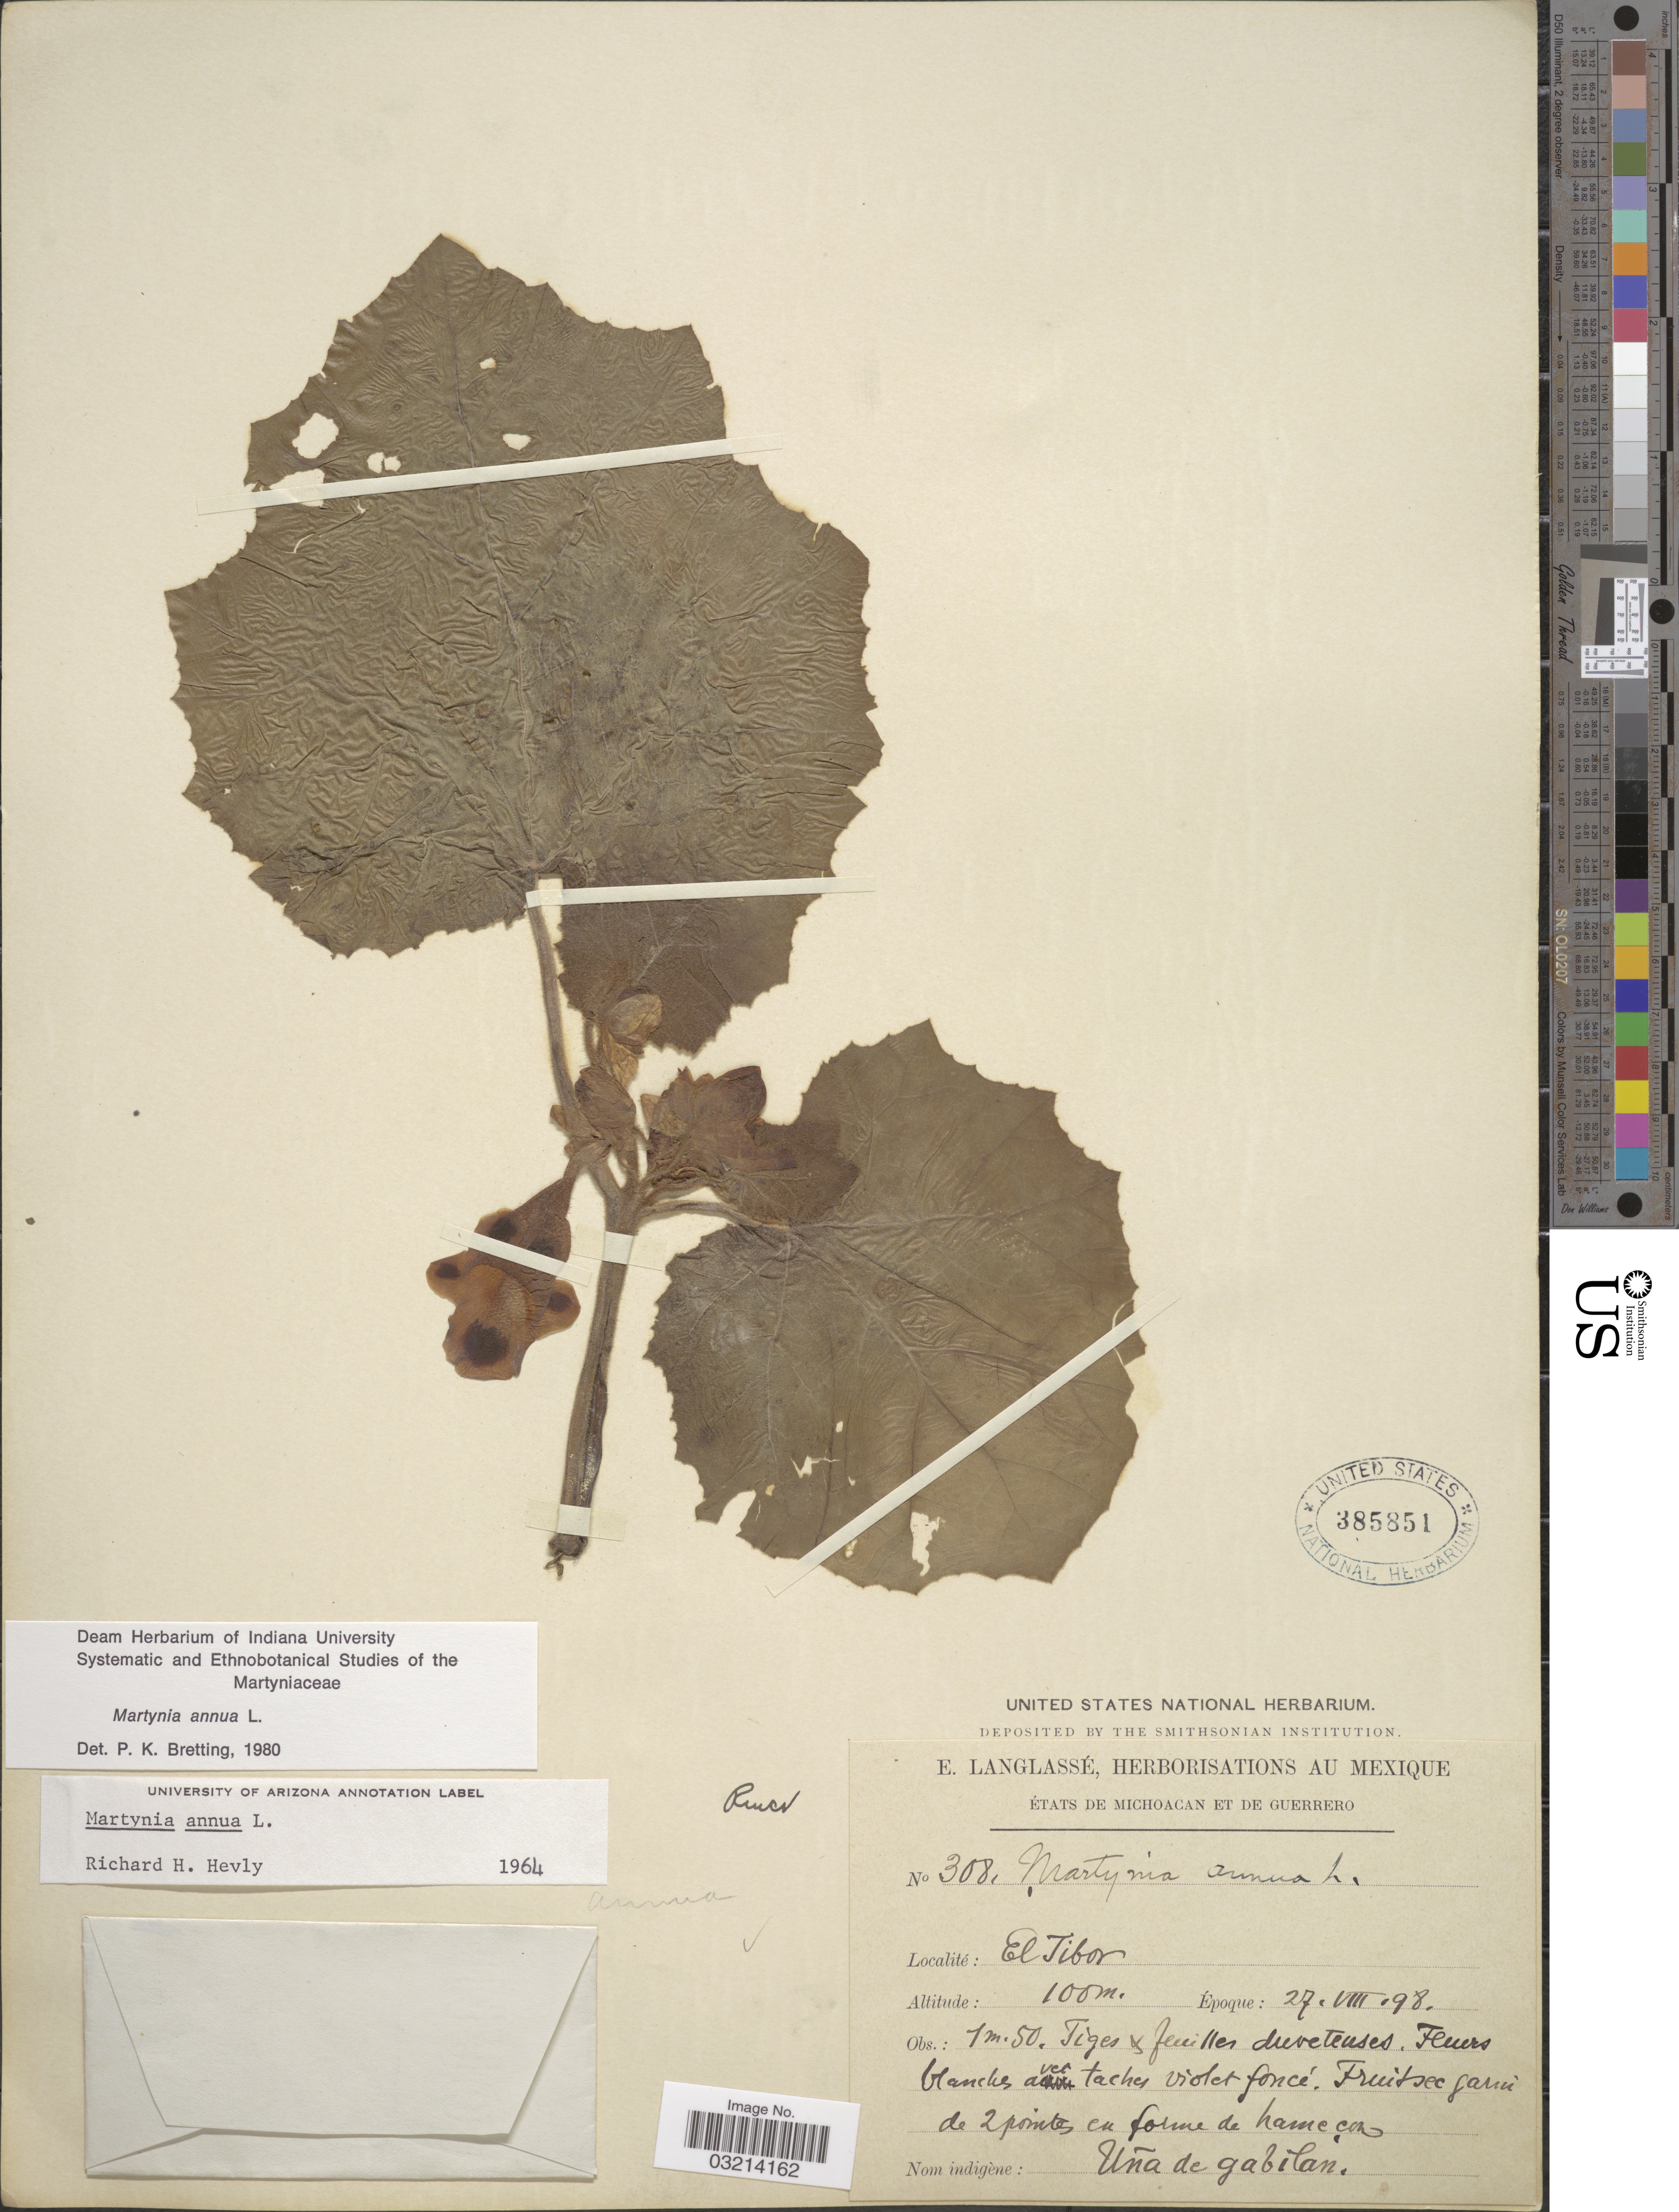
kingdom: Plantae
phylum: Tracheophyta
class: Magnoliopsida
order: Lamiales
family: Martyniaceae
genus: Martynia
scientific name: Martynia annua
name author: L.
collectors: E. Langlassé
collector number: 308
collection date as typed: Transcribed d/m/y: 27/8/98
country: Mexico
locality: Michoacan et de Guerrero. El Tibor.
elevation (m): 100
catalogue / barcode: US 385851